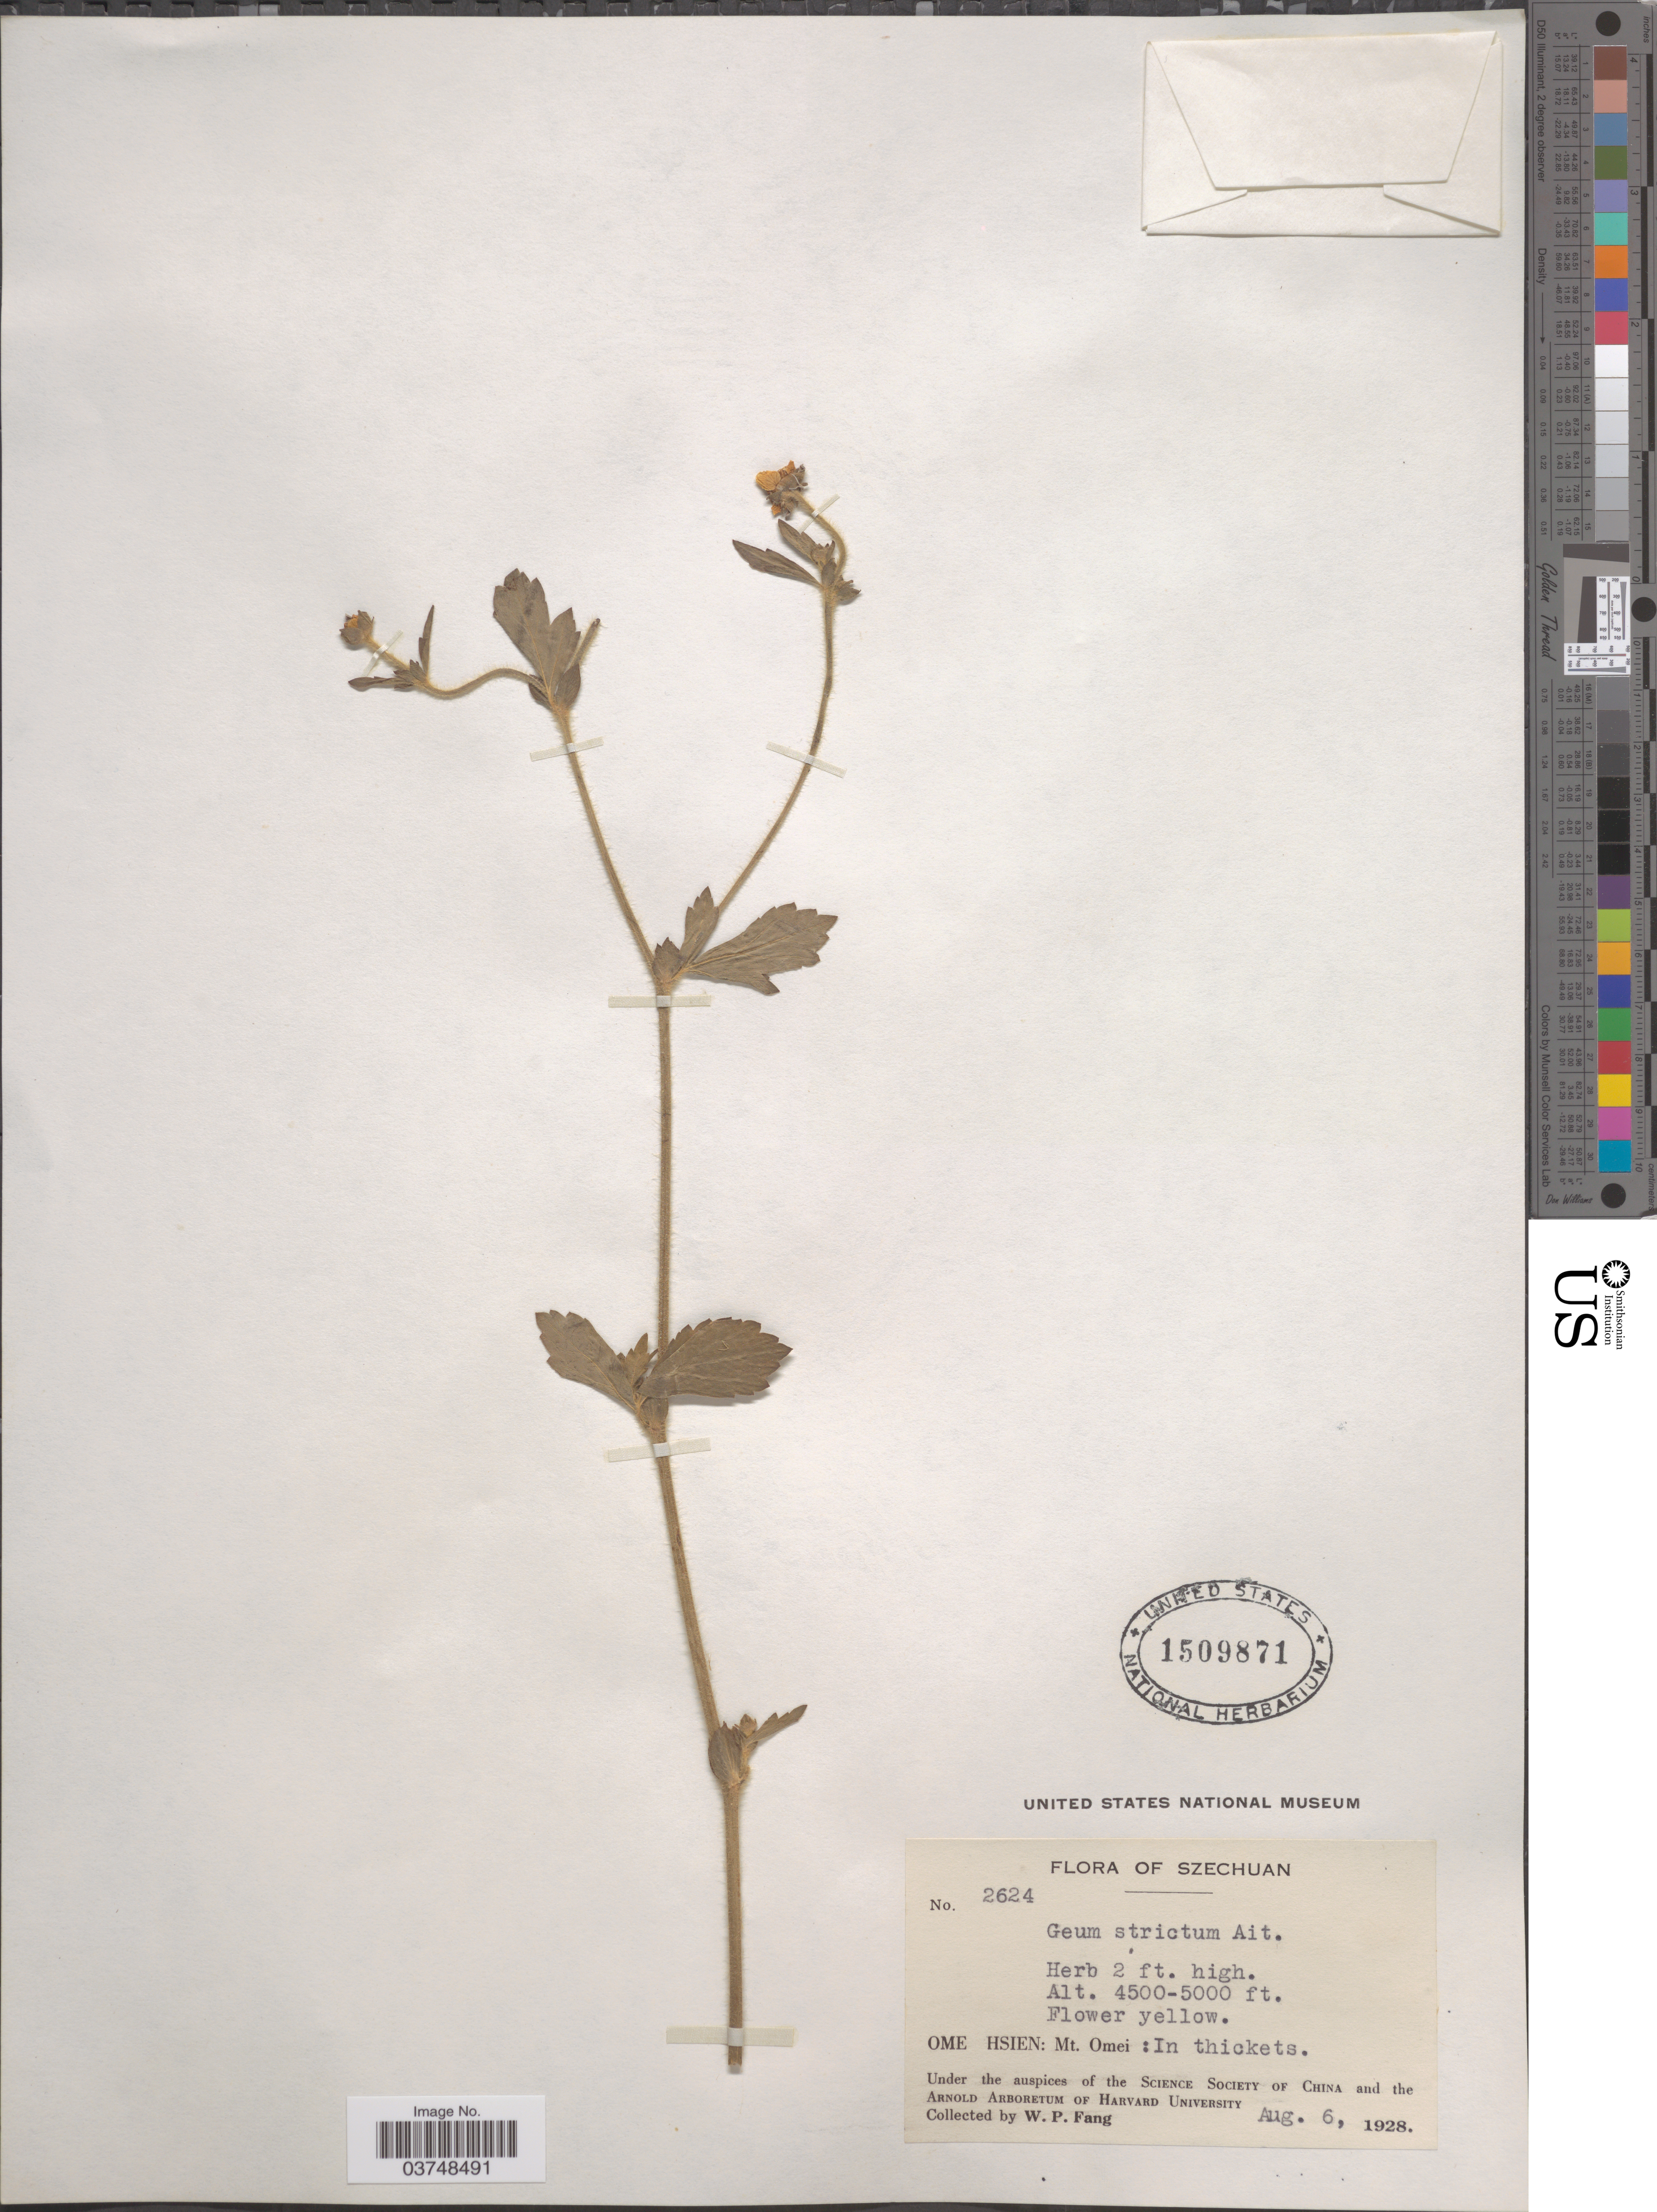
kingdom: Plantae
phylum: Tracheophyta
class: Magnoliopsida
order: Rosales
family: Rosaceae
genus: Geum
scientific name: Geum strictum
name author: Aiton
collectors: W. P. Fang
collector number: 2624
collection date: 1928-08-06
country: China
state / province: Sichuan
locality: Szechuan. Ome Hsien: Mt. Omei: In thickets.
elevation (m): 1372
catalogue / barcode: US 1509871